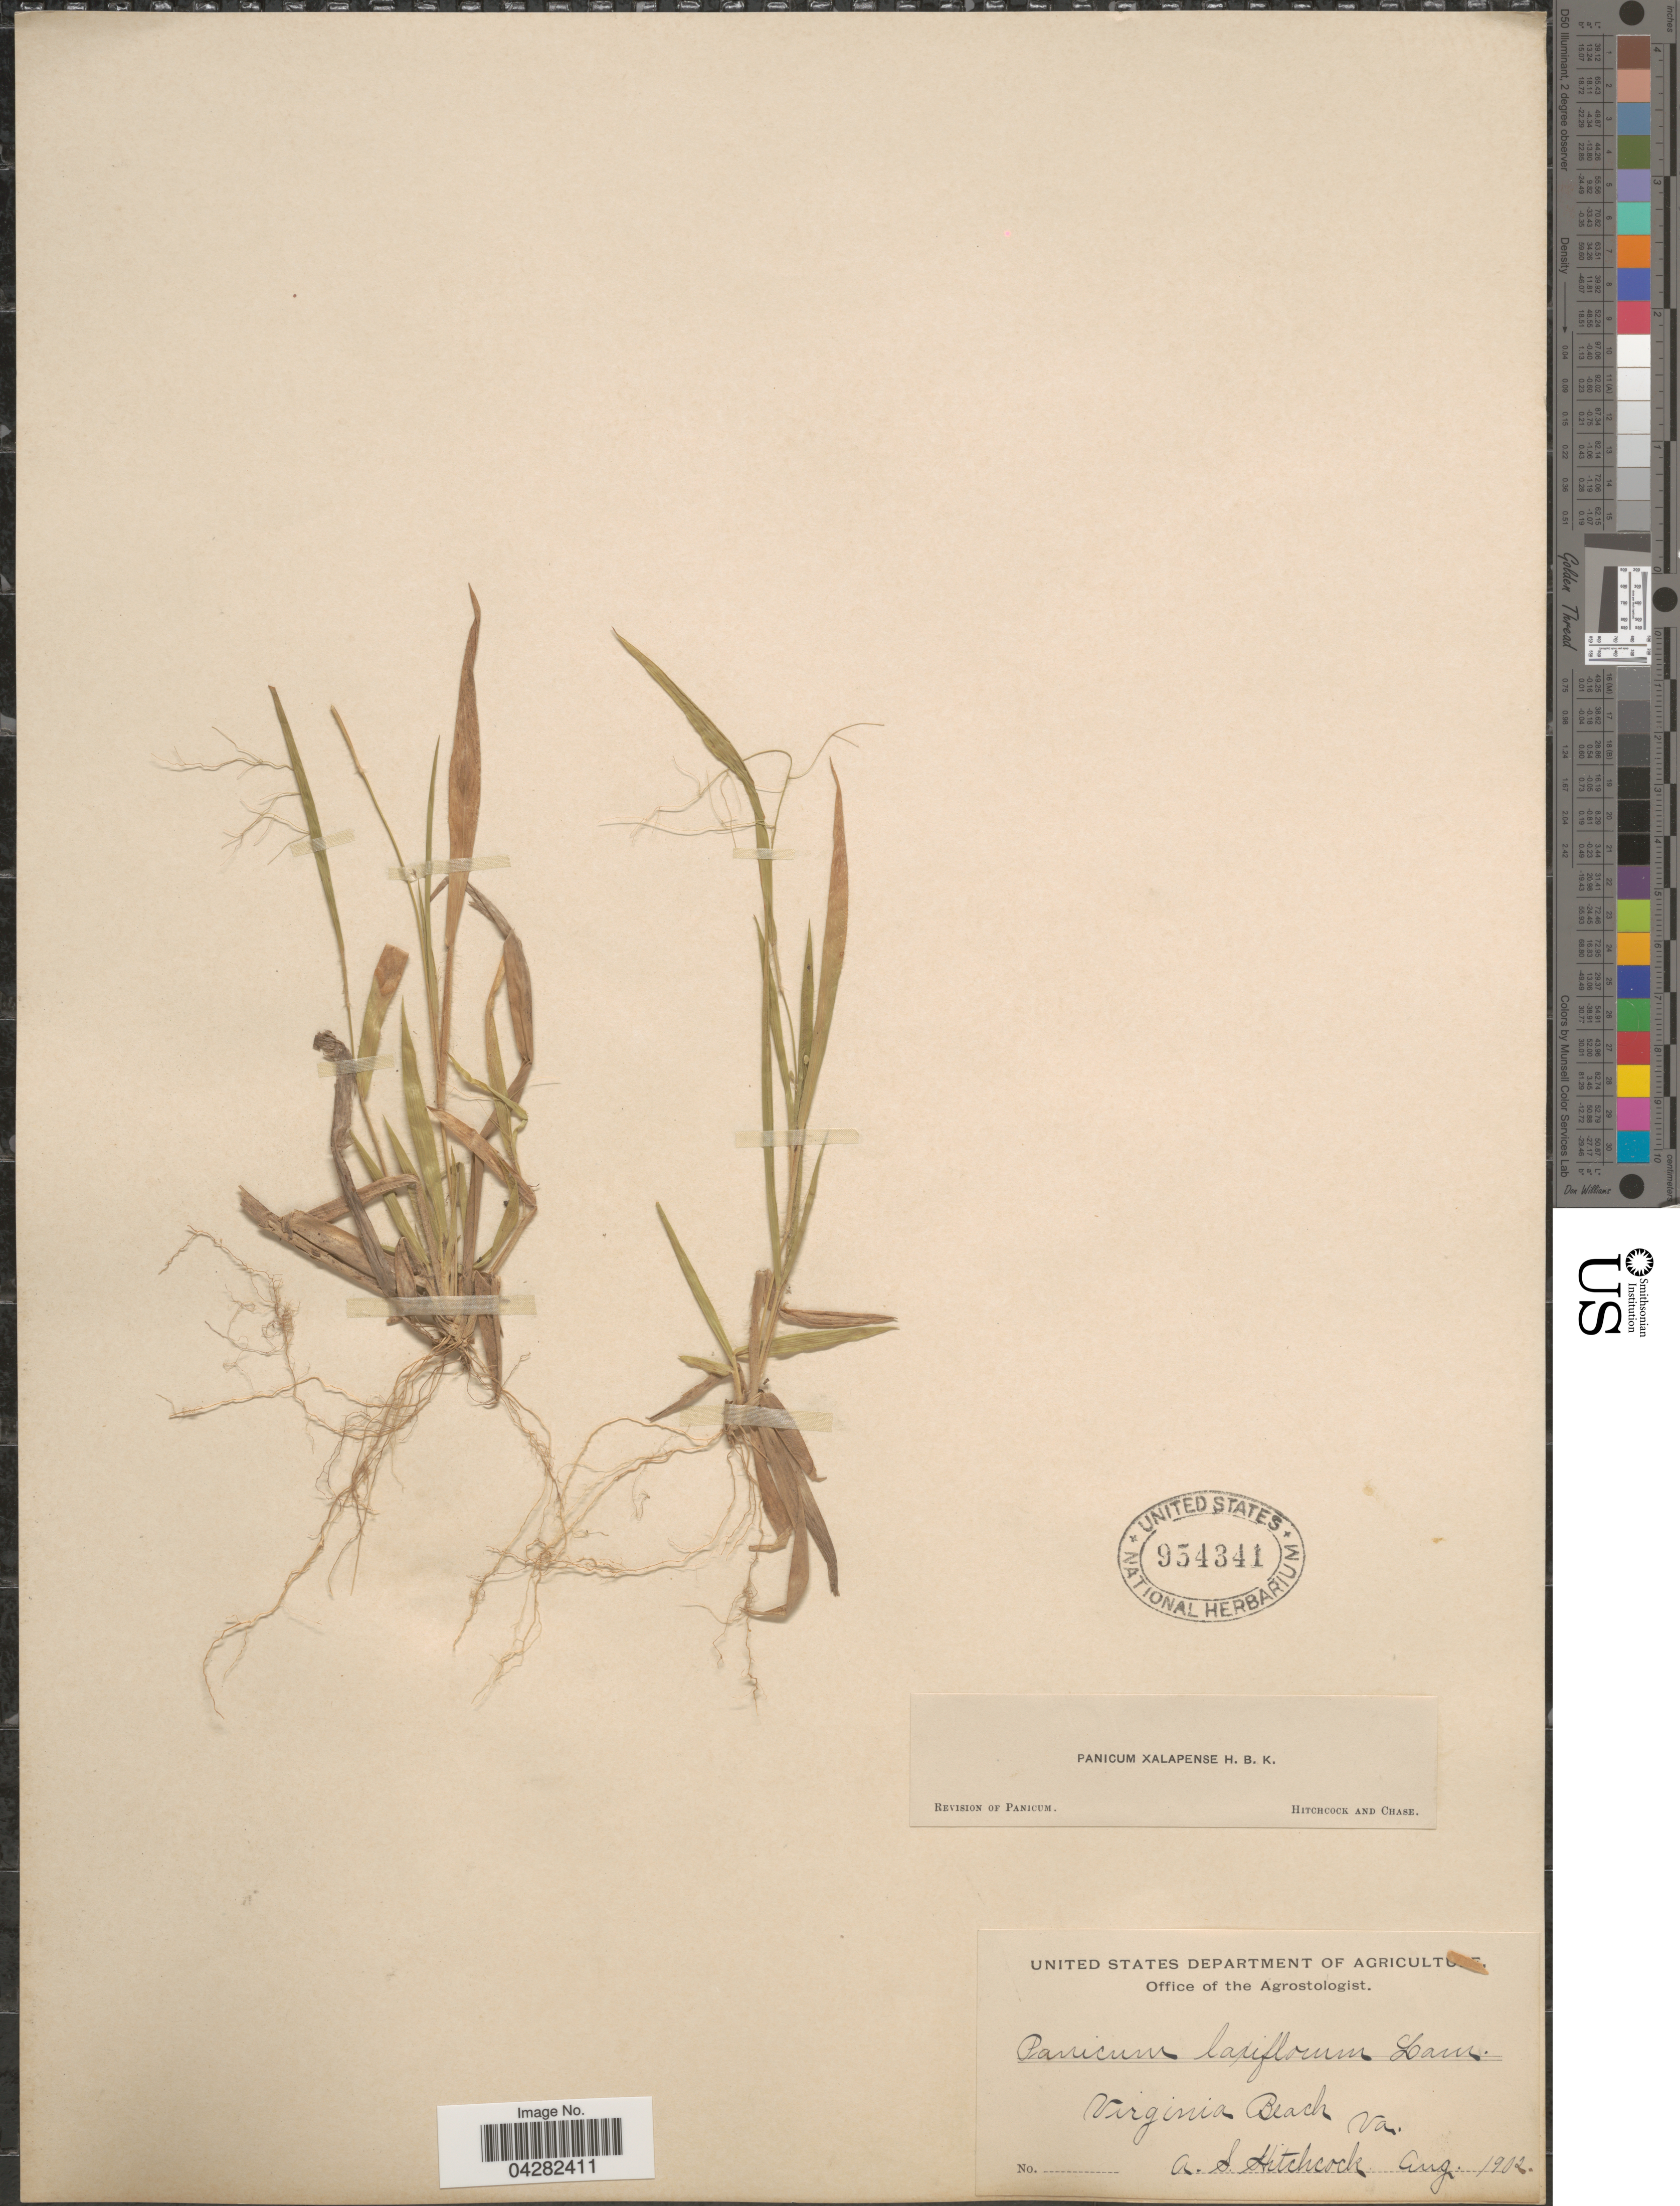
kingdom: Plantae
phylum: Tracheophyta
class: Liliopsida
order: Poales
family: Poaceae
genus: Dichanthelium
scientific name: Dichanthelium laxiflorum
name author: (Lam.) Gould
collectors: A. S. Hitchcock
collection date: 1902-08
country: United States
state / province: Virginia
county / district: City of Virginia Beach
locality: Virginia Beach.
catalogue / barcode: US 954341